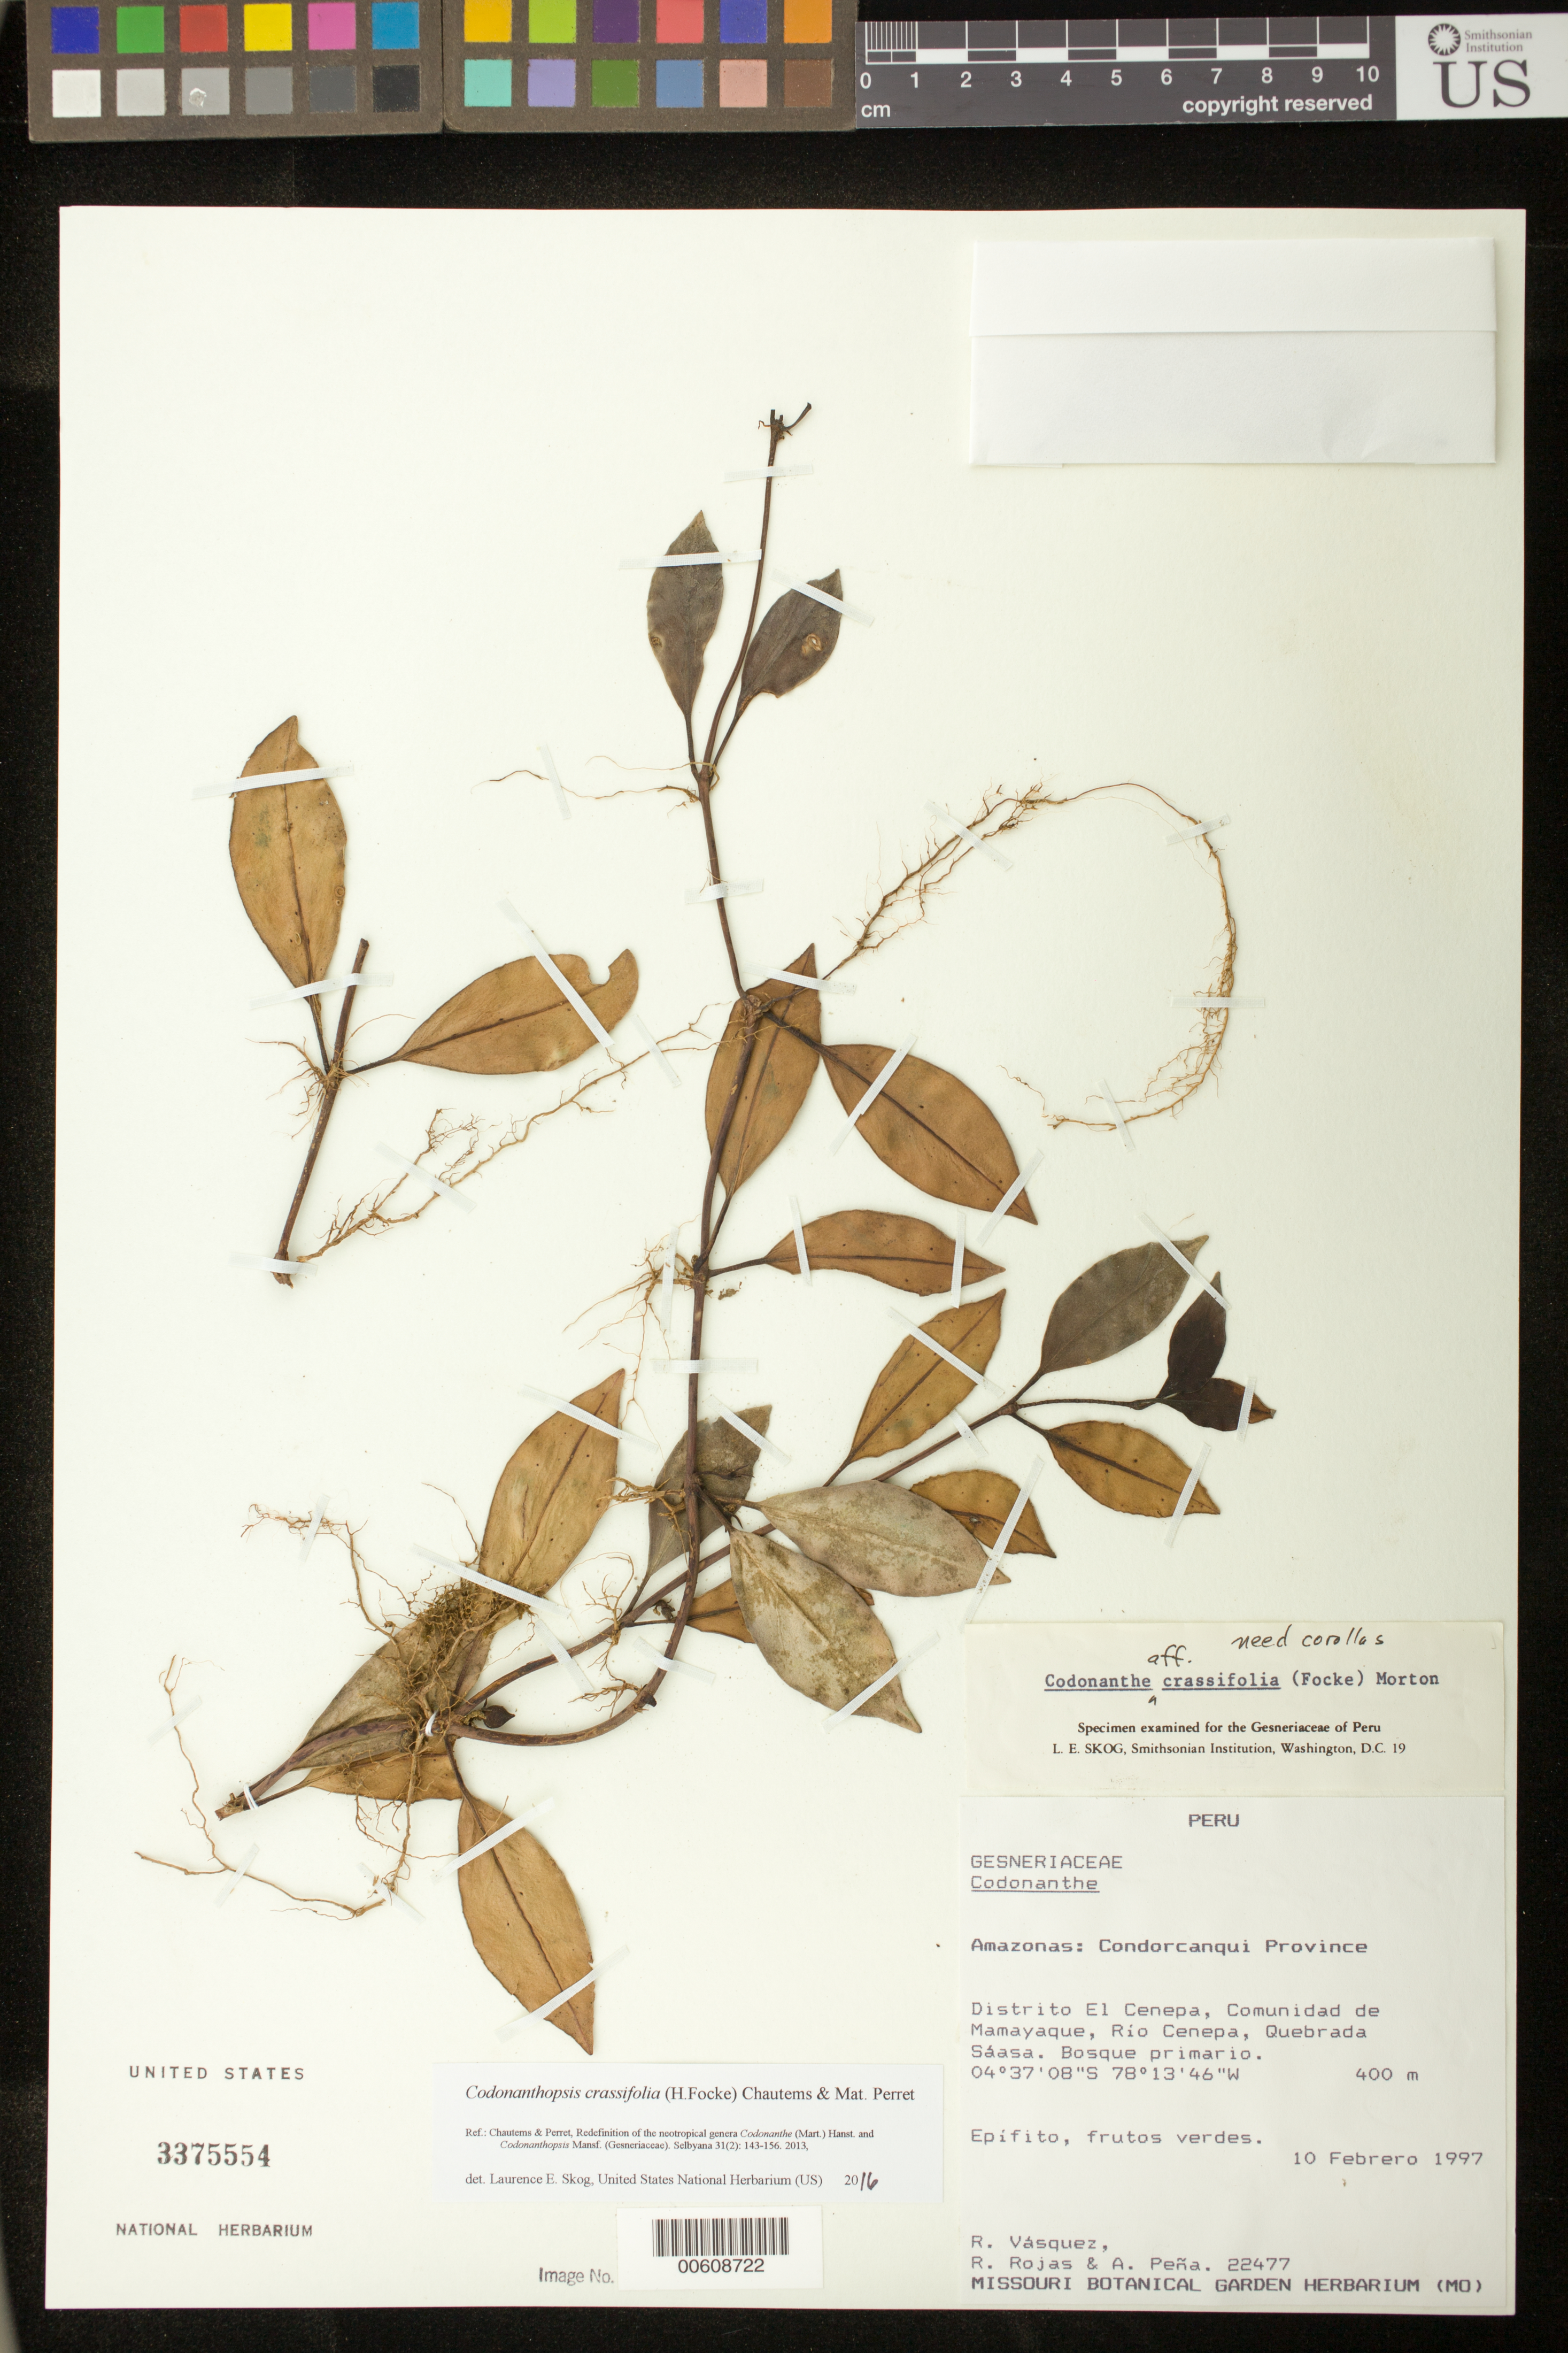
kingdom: Plantae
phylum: Tracheophyta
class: Magnoliopsida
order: Lamiales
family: Gesneriaceae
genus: Codonanthopsis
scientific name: Codonanthopsis crassifolia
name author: (H. Focke) Chautems & Mat.Perret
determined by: Skog, Laurence E.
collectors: R. Vásquez, R. Rojas & A. Peña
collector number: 22477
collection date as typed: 10 Feb 1997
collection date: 1997-02-10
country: Peru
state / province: Amazonas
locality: Prov. Condorcanqui; Dtto. El Cenepa, comunidad de Mamayaque, Río Cenepa, Quebrada Sáasa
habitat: Bosque primario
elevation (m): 400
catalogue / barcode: US 3375554